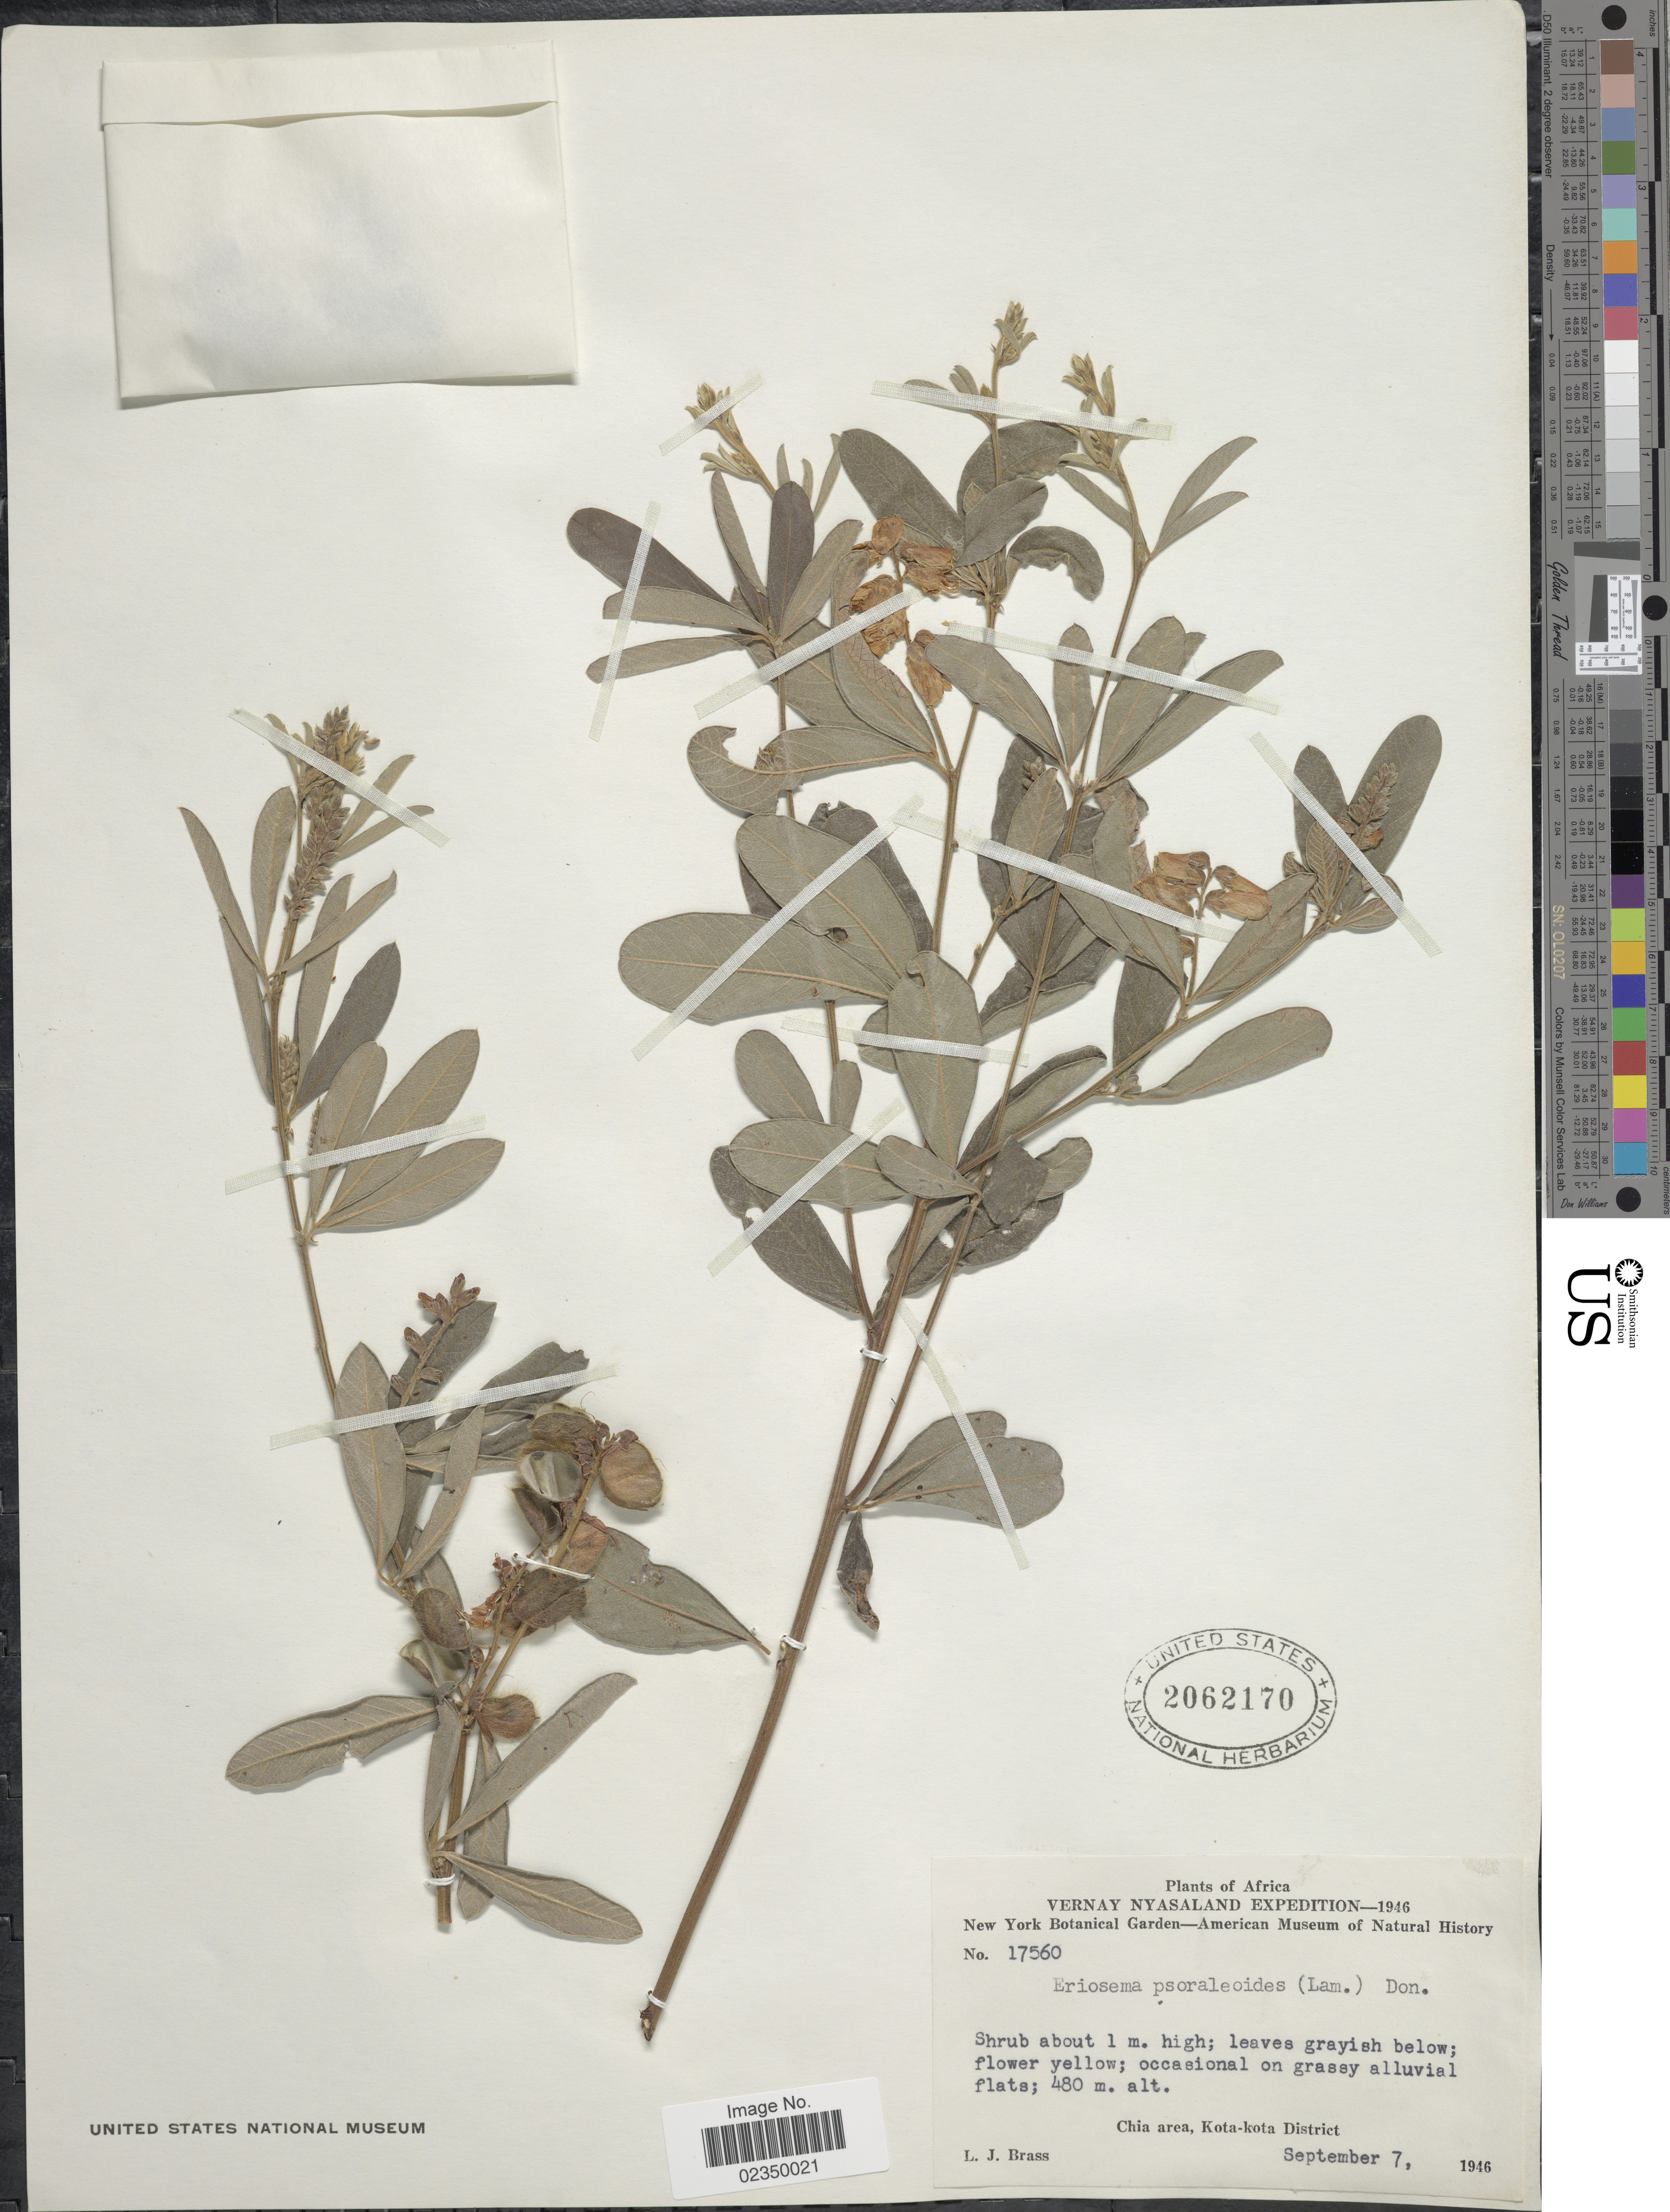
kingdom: Plantae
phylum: Tracheophyta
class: Magnoliopsida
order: Fabales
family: Fabaceae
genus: Eriosema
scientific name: Eriosema psoraloides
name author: (Lam.) G. Don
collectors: L. J. Brass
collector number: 17560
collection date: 1946-09-07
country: Malawi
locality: Occasional on grassy alluvial flats. Chia area, Kota-kota District.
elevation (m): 480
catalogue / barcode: US 2062170